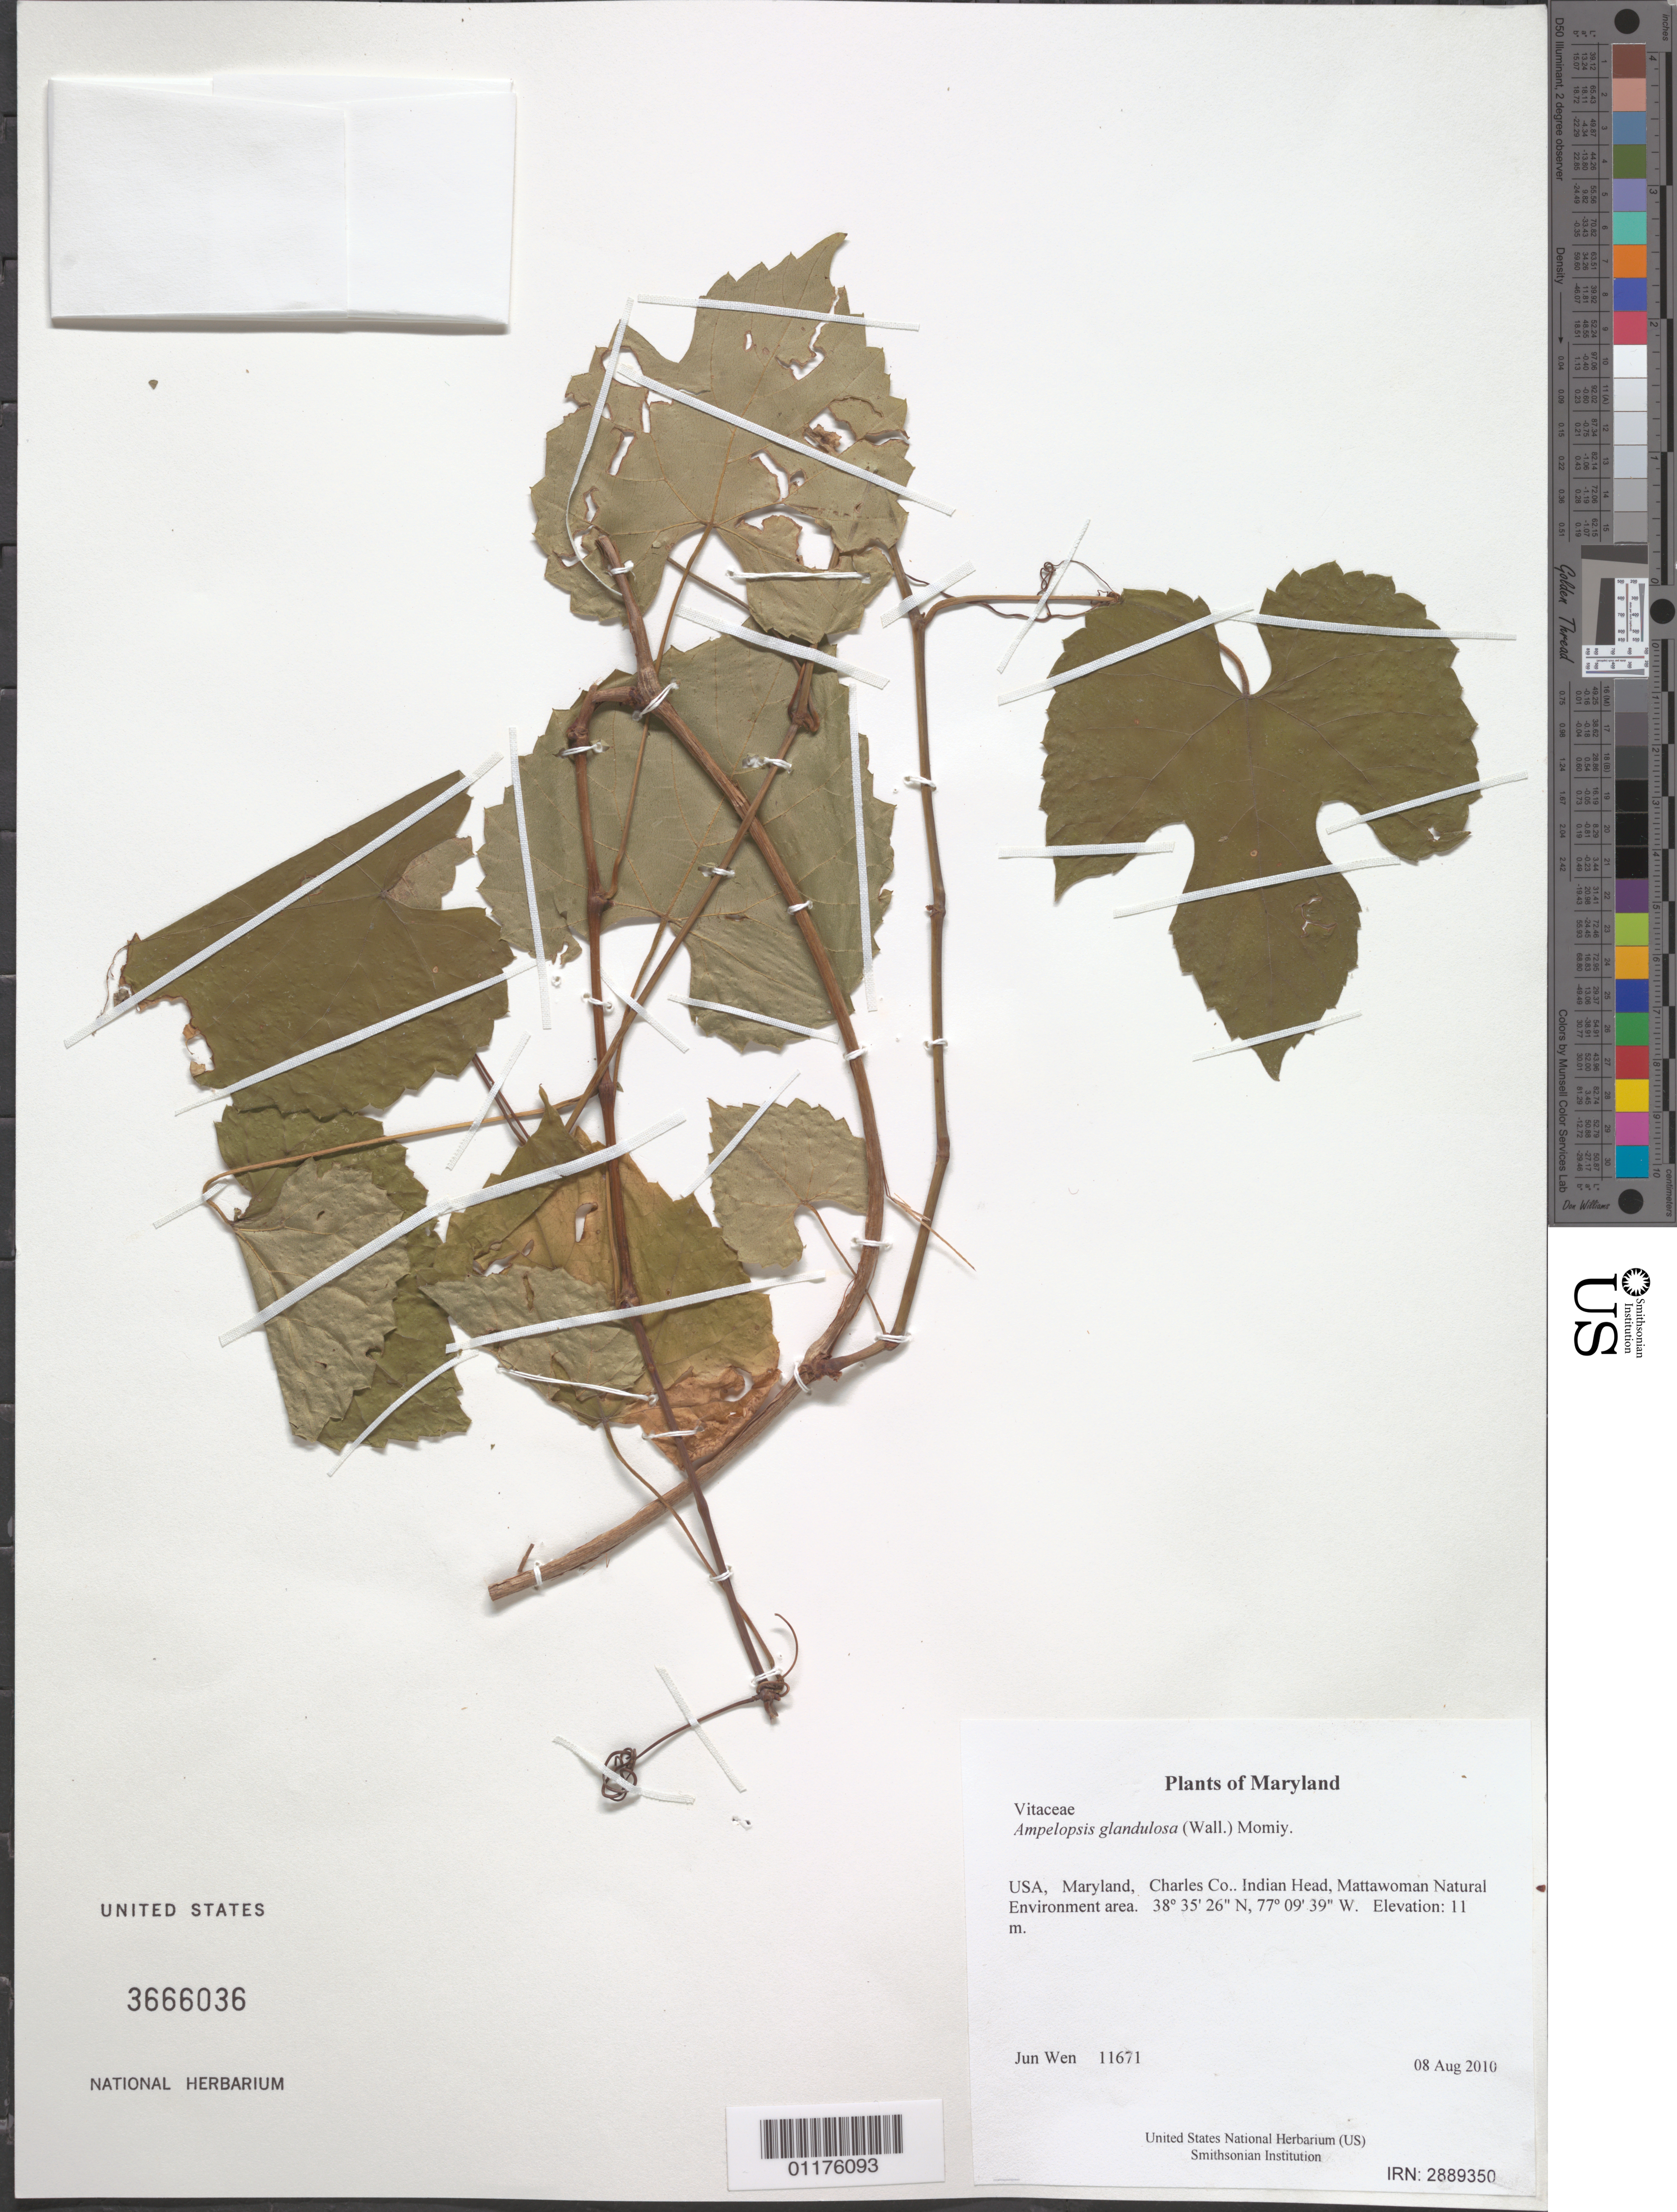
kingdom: Plantae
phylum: Tracheophyta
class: Magnoliopsida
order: Vitales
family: Vitaceae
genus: Ampelopsis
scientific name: Ampelopsis glandulosa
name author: (Wall.) Momiy.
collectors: J. Wen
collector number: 11671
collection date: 2010-08-08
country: United States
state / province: Maryland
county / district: Charles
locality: Indian Head, Mattawoman Natural Environment area.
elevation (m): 11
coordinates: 38 35.427 N, 77 09.647 W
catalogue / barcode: US 3666036